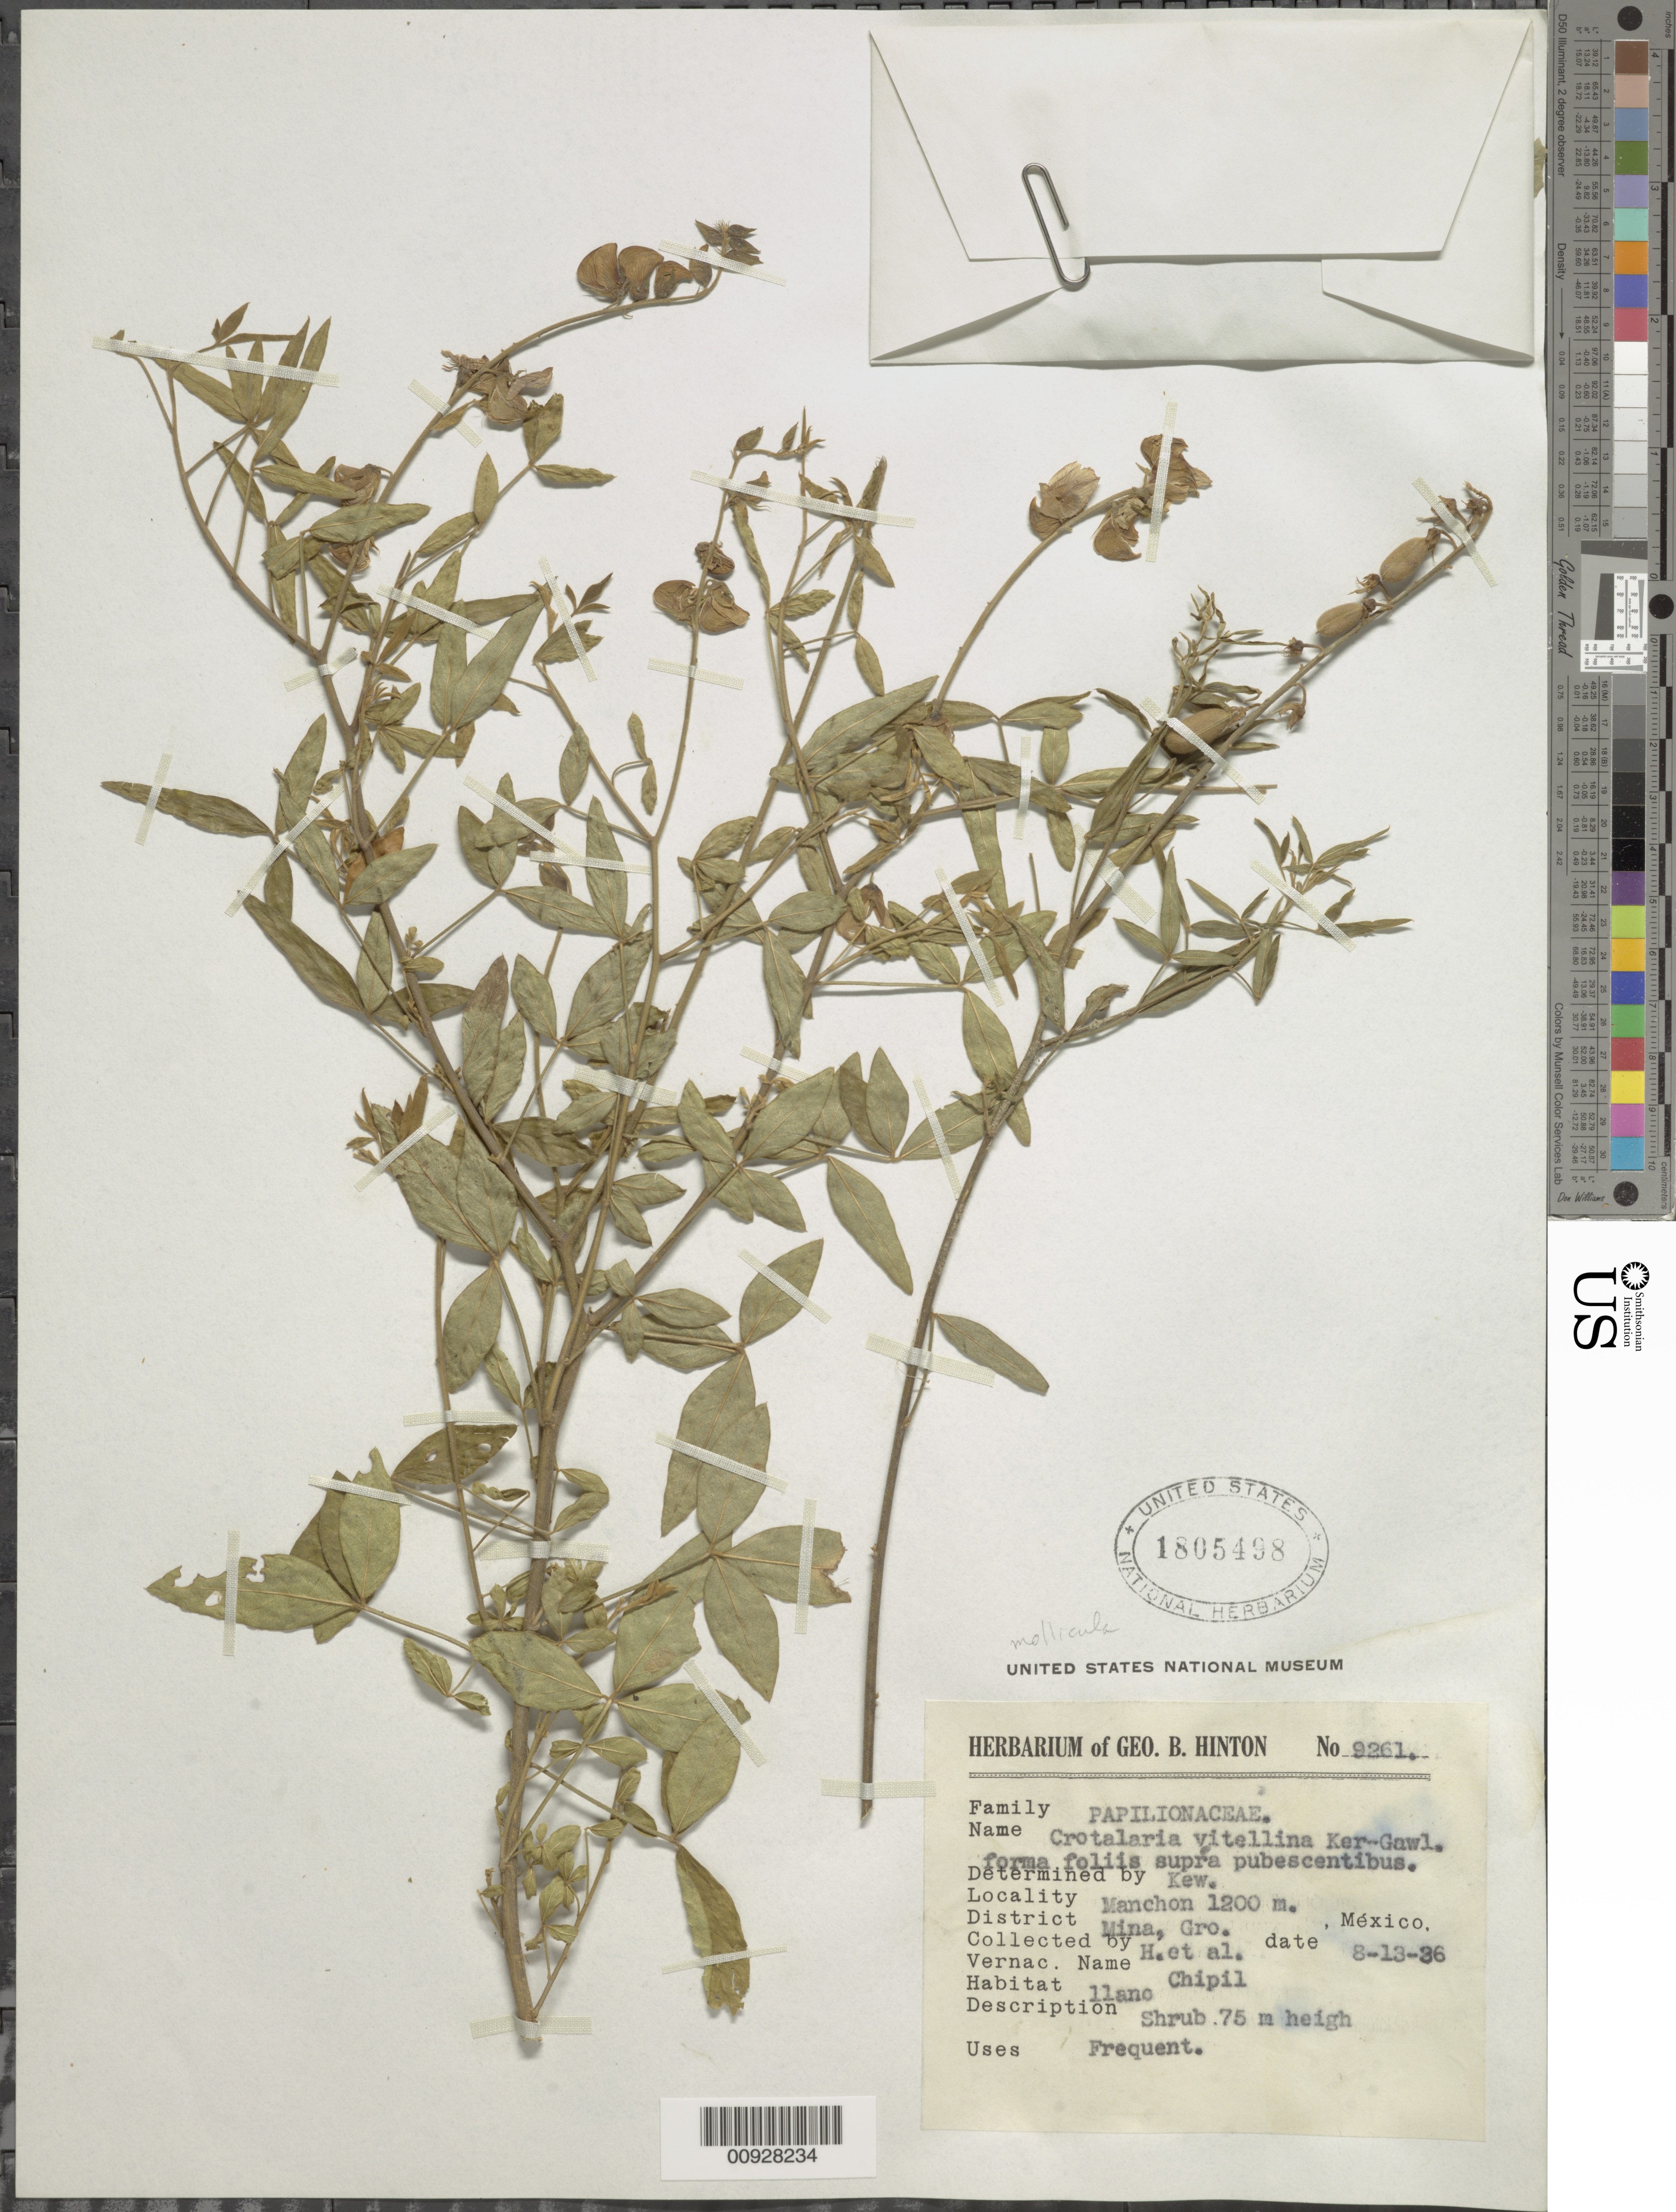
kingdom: Plantae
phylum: Tracheophyta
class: Magnoliopsida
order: Fabales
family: Fabaceae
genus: Crotalaria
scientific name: Crotalaria sp.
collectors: G. B. Hinton & et al.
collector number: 9261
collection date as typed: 13 Aug 1936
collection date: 1936-08-13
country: Mexico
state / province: Guerrero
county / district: Mina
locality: Manchon, District Mina, Guerrero.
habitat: Llano.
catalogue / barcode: US 1805498